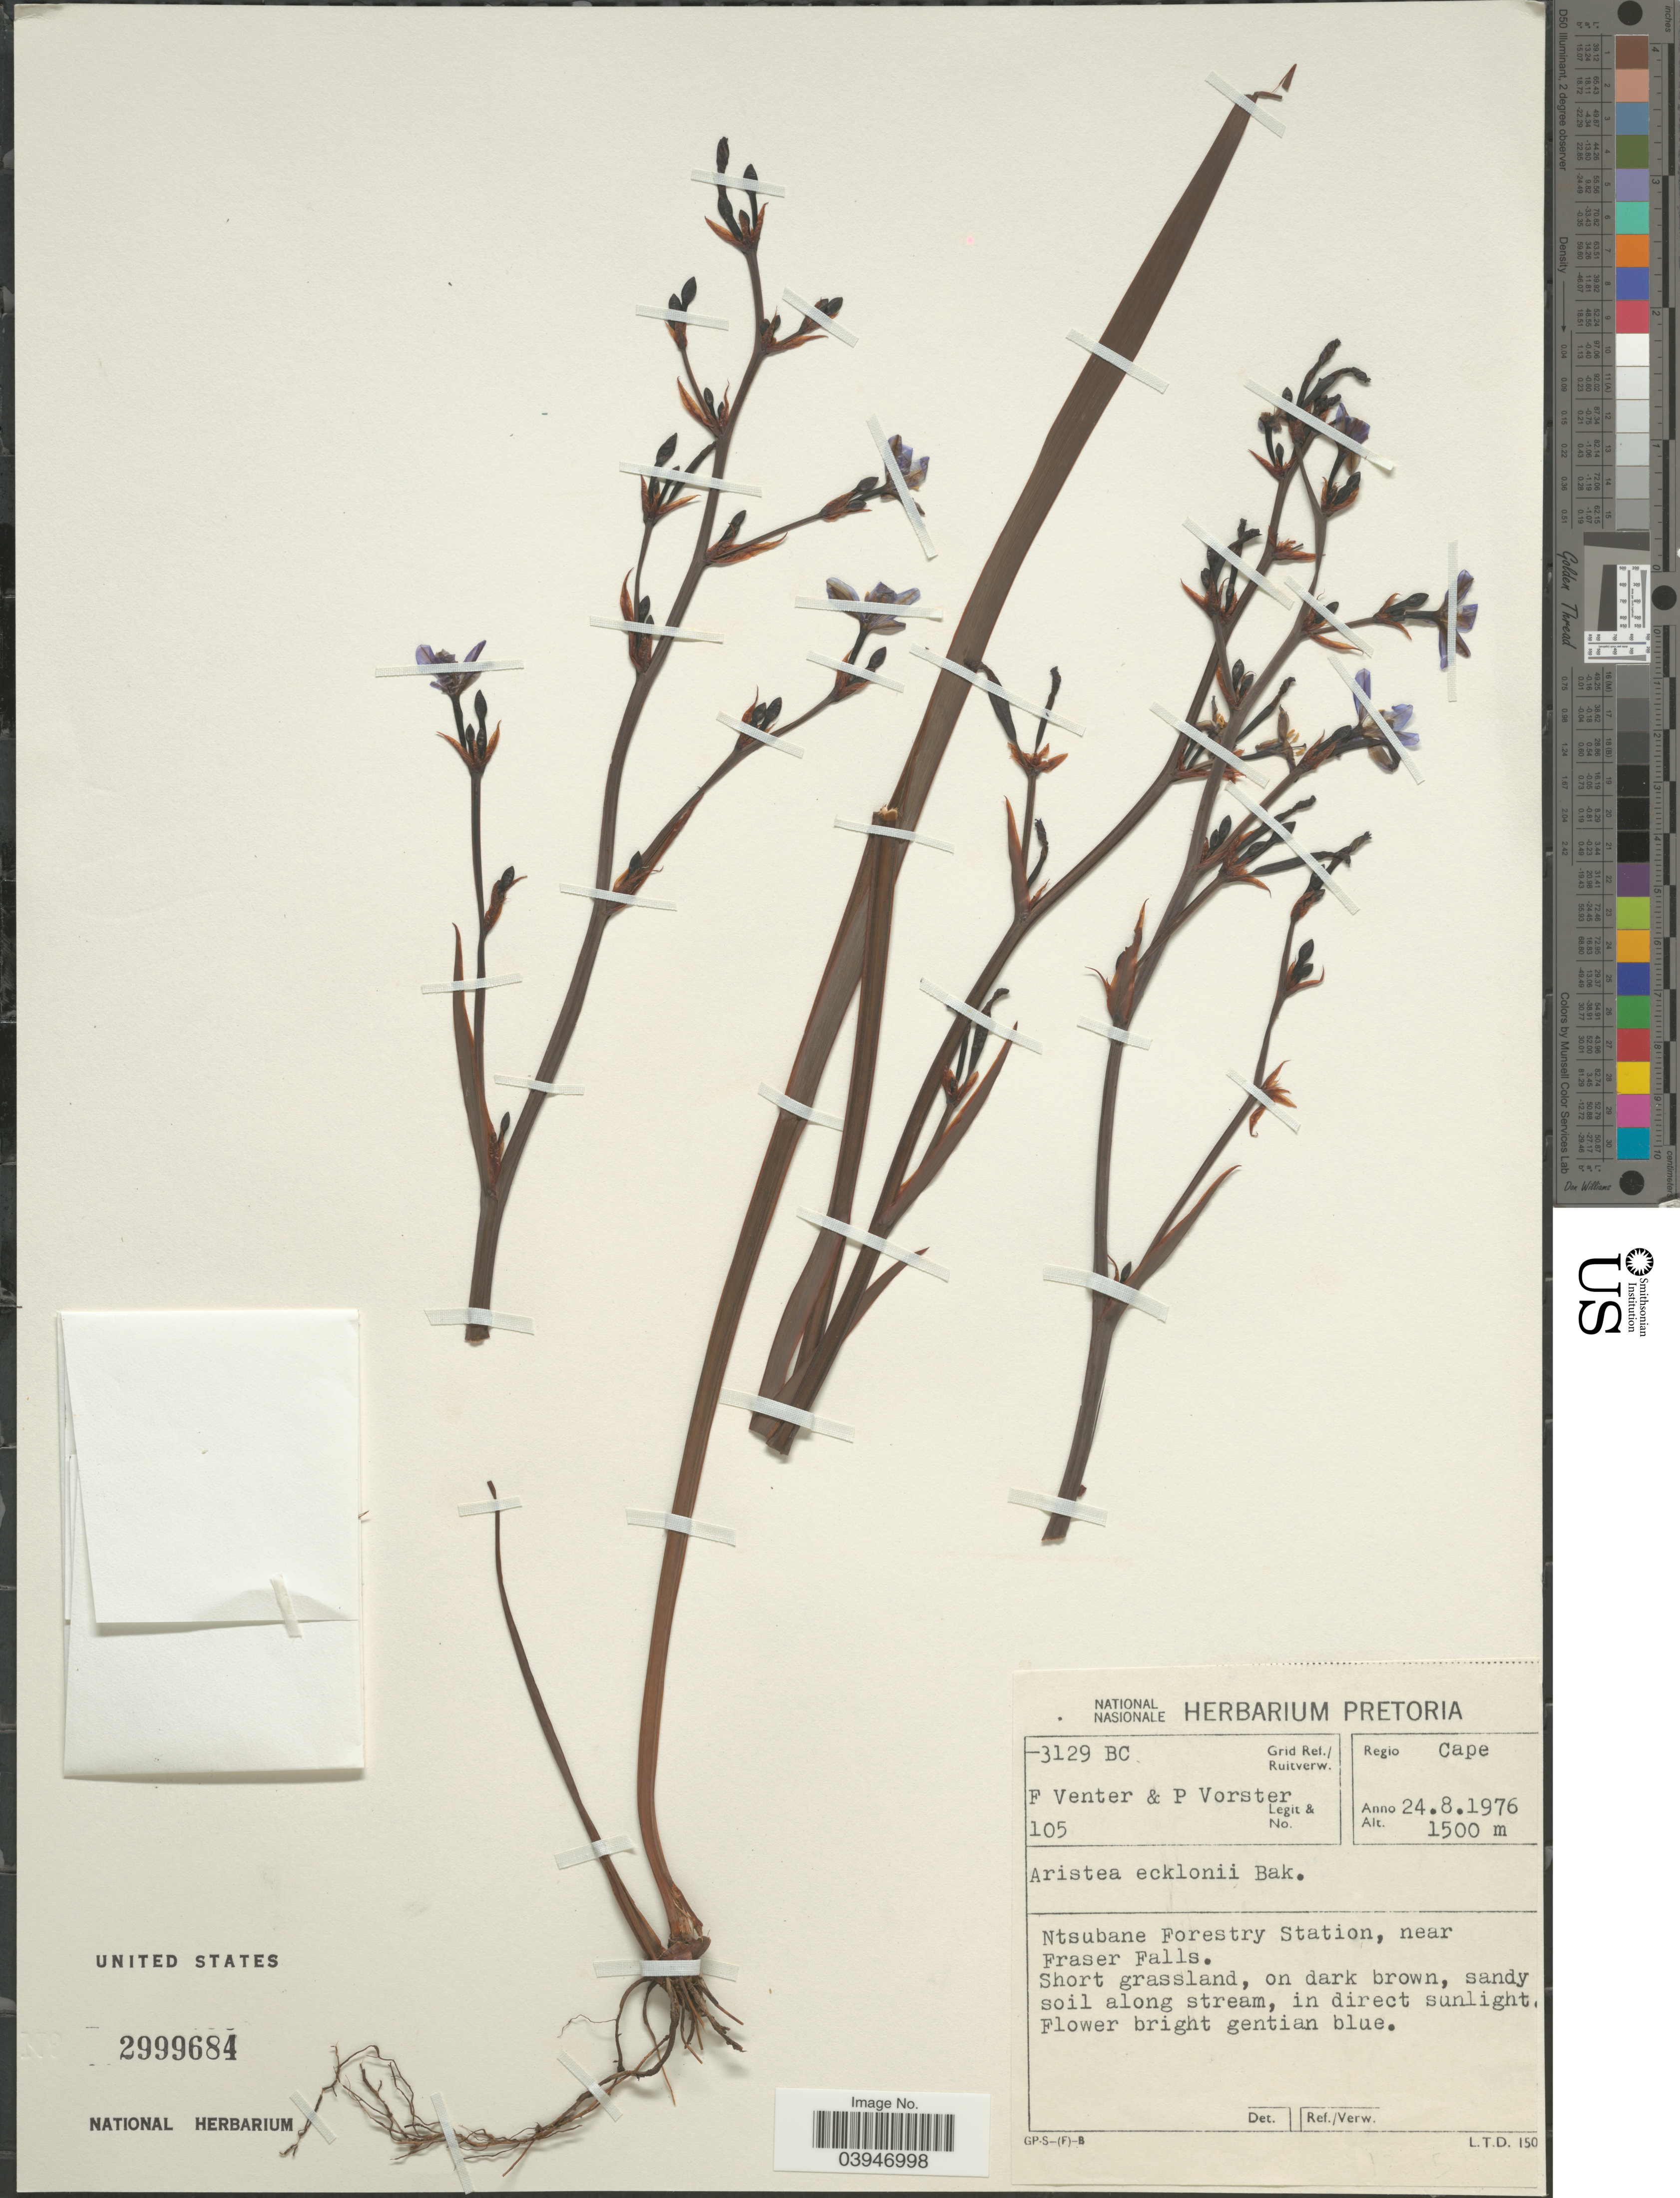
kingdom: Plantae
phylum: Tracheophyta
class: Liliopsida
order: Asparagales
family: Iridaceae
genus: Aristea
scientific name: Aristea ecklonii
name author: Baker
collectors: F. Venter & P. Vorster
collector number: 105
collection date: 1976-08-24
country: South Africa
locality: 3129 BC Grid Ref./Ruitverw. Regio Cape. Ntsubane Forestry Station, near Fraser Falls.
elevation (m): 1500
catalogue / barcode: US 2999684